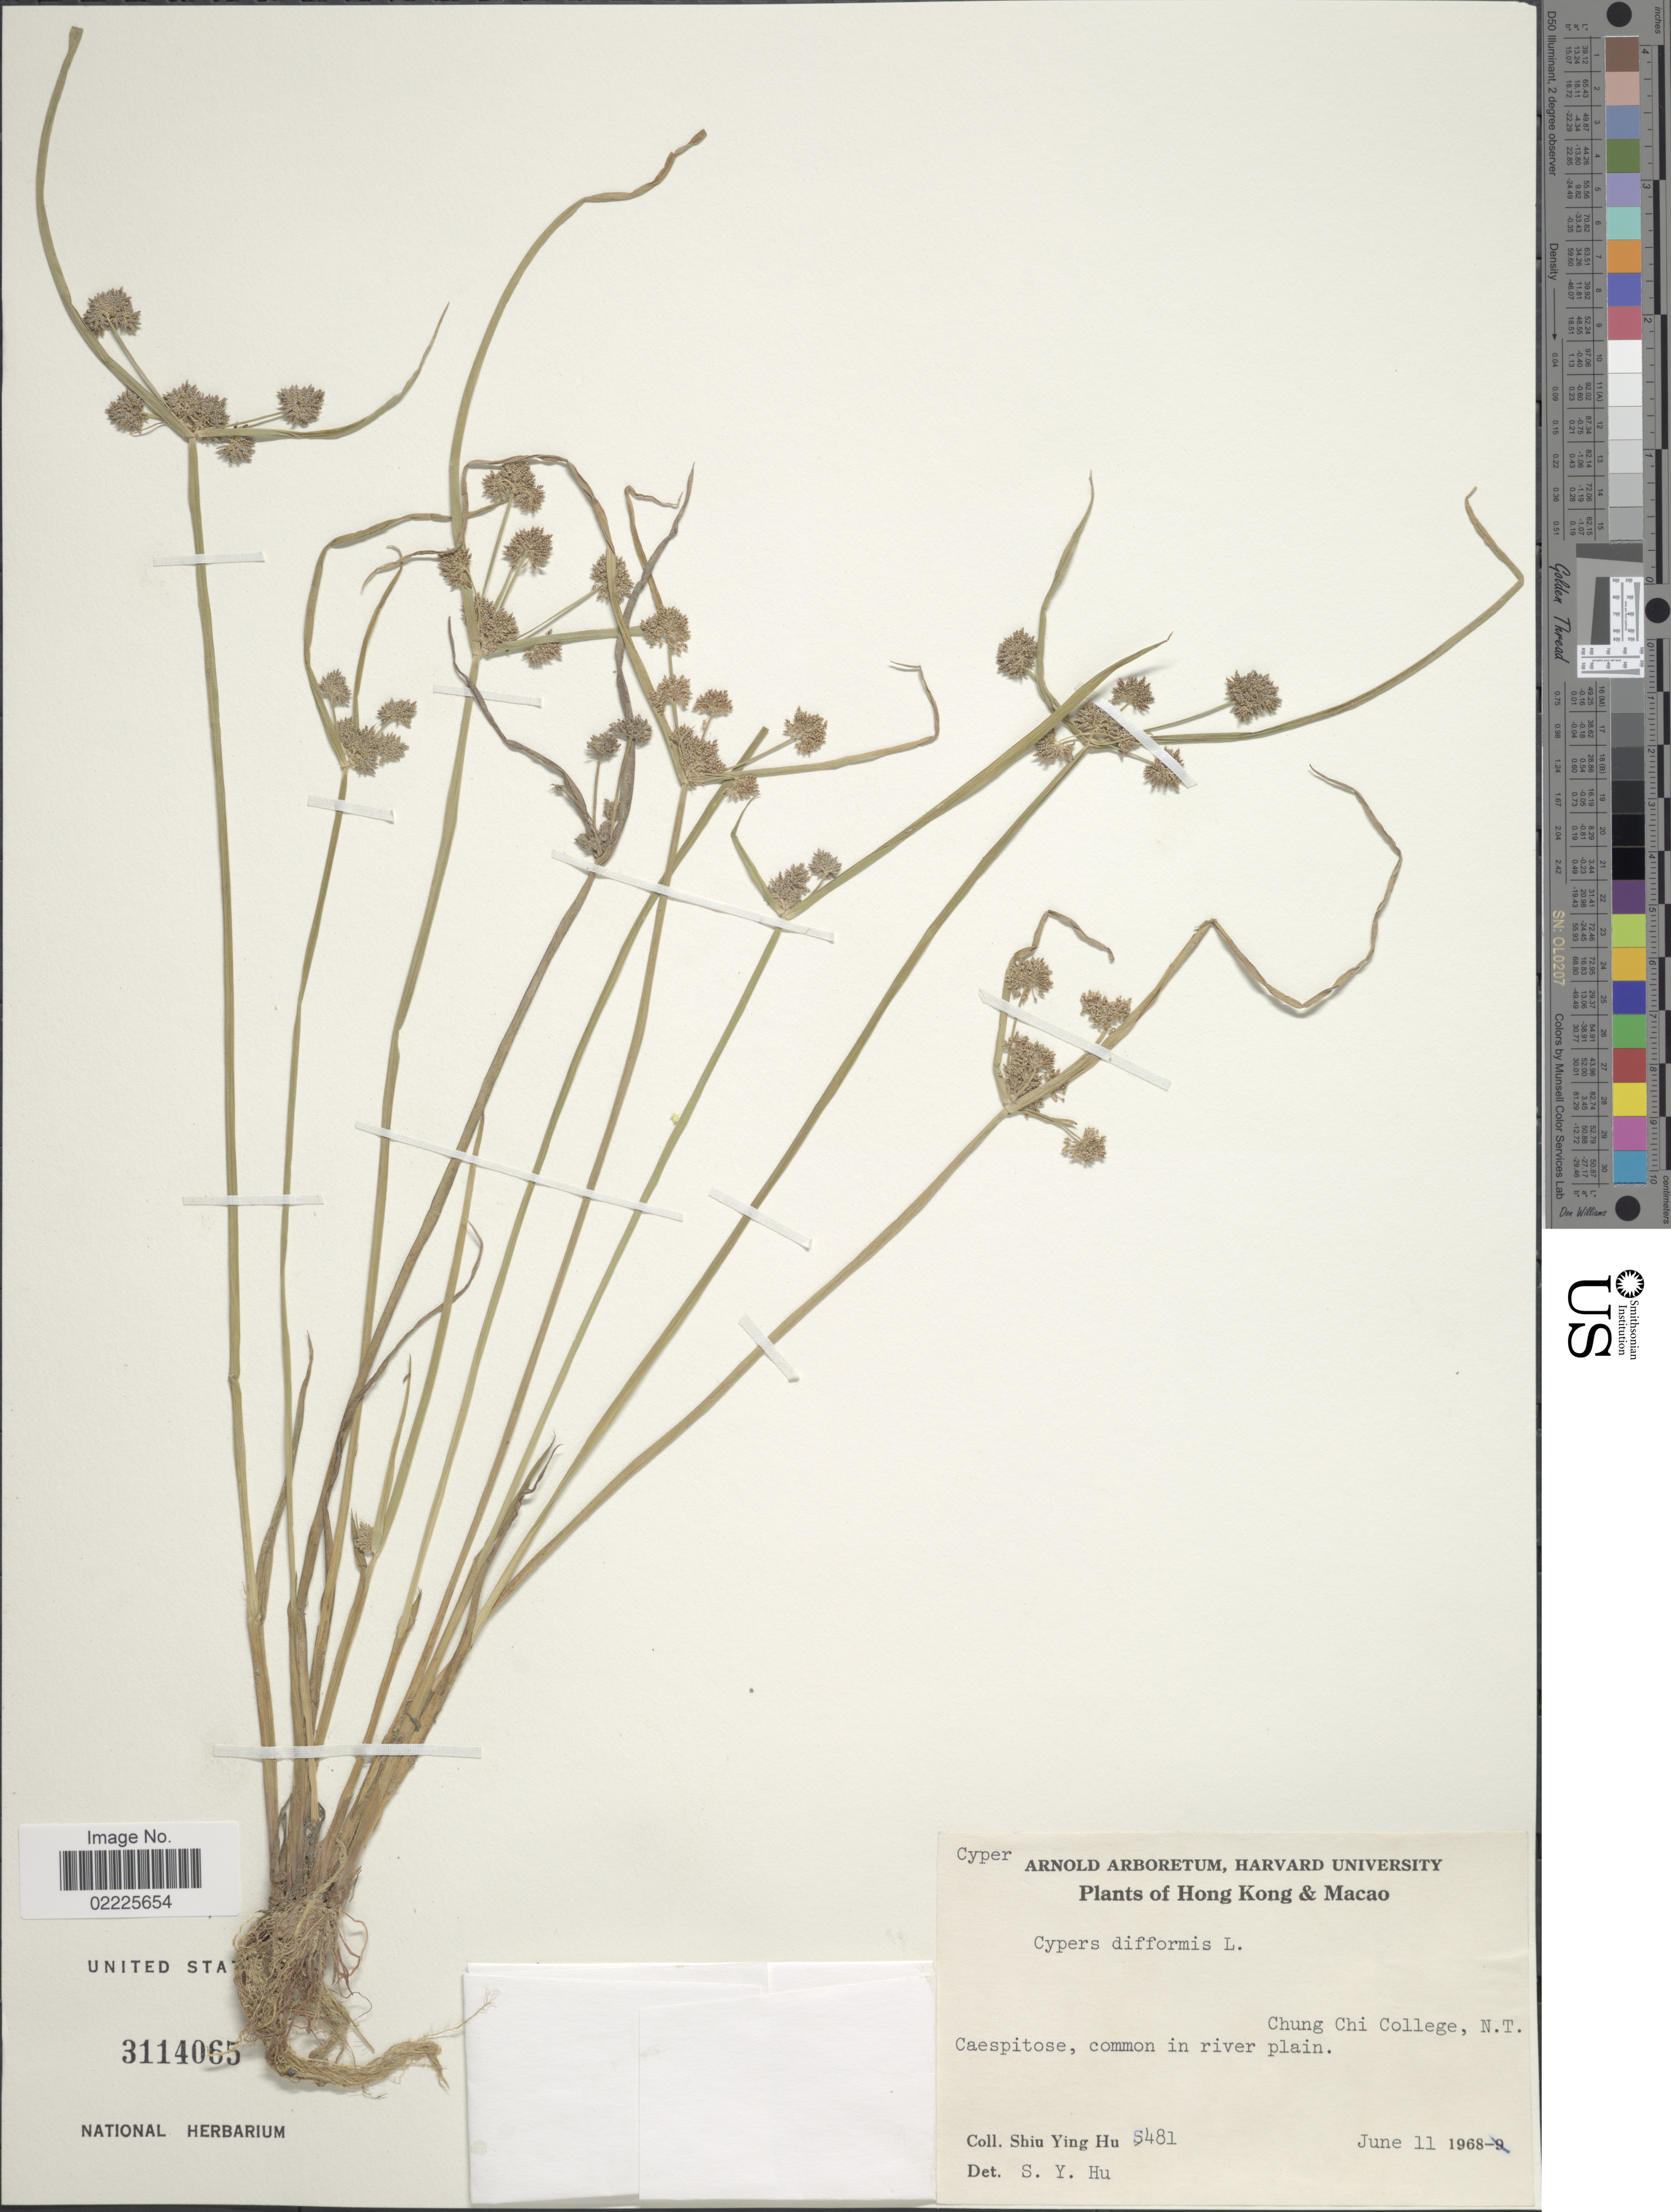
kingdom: Plantae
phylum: Tracheophyta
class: Liliopsida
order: Poales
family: Cyperaceae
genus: Cyperus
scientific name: Cyperus difformis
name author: L.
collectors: S. Y. Hu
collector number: S481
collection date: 1968-06-11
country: China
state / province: Hong Kong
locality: Hong Kong & Macao, Chung Chi College, N.T., common in river plain.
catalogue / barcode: US 3114065